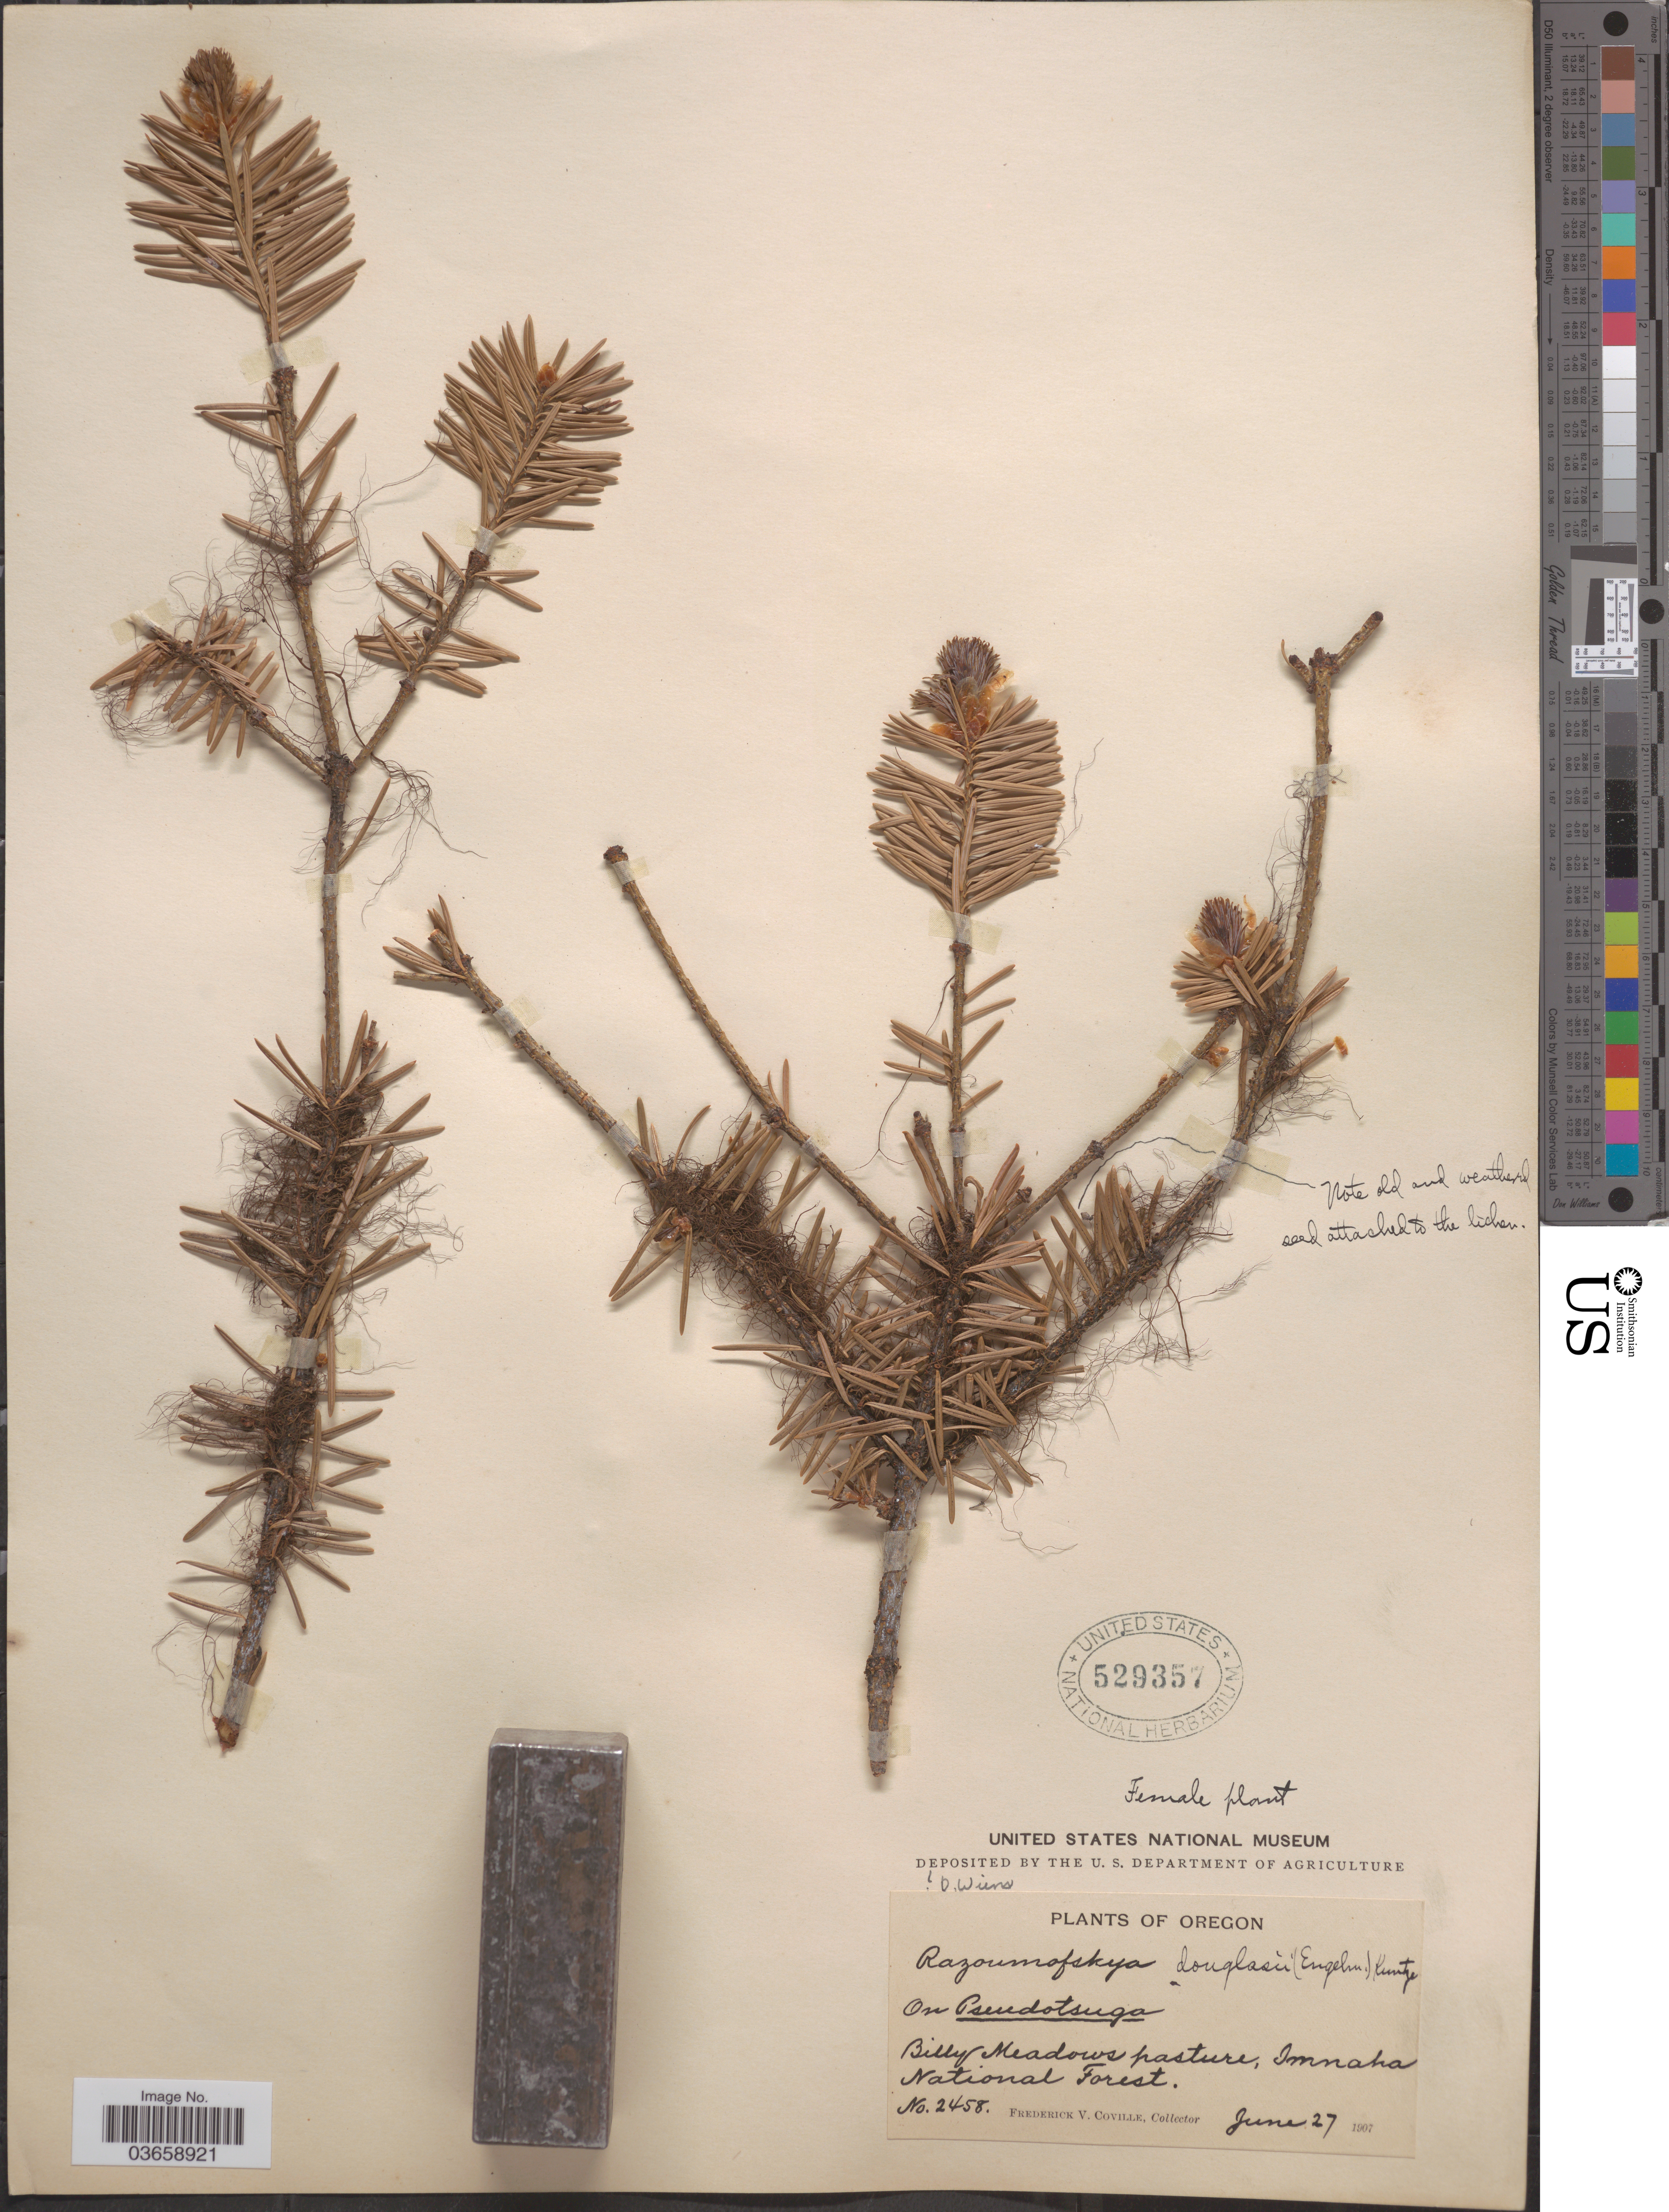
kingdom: Plantae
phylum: Tracheophyta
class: Magnoliopsida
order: Santalales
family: Viscaceae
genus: Arceuthobium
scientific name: Arceuthobium douglasii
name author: Engelm. in G.M. Wheeler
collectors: F. V. Coville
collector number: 2458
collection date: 1907-06-27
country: United States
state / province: Oregon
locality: Billy Meadows pasture, Imnaha National Forest.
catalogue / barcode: US 529357